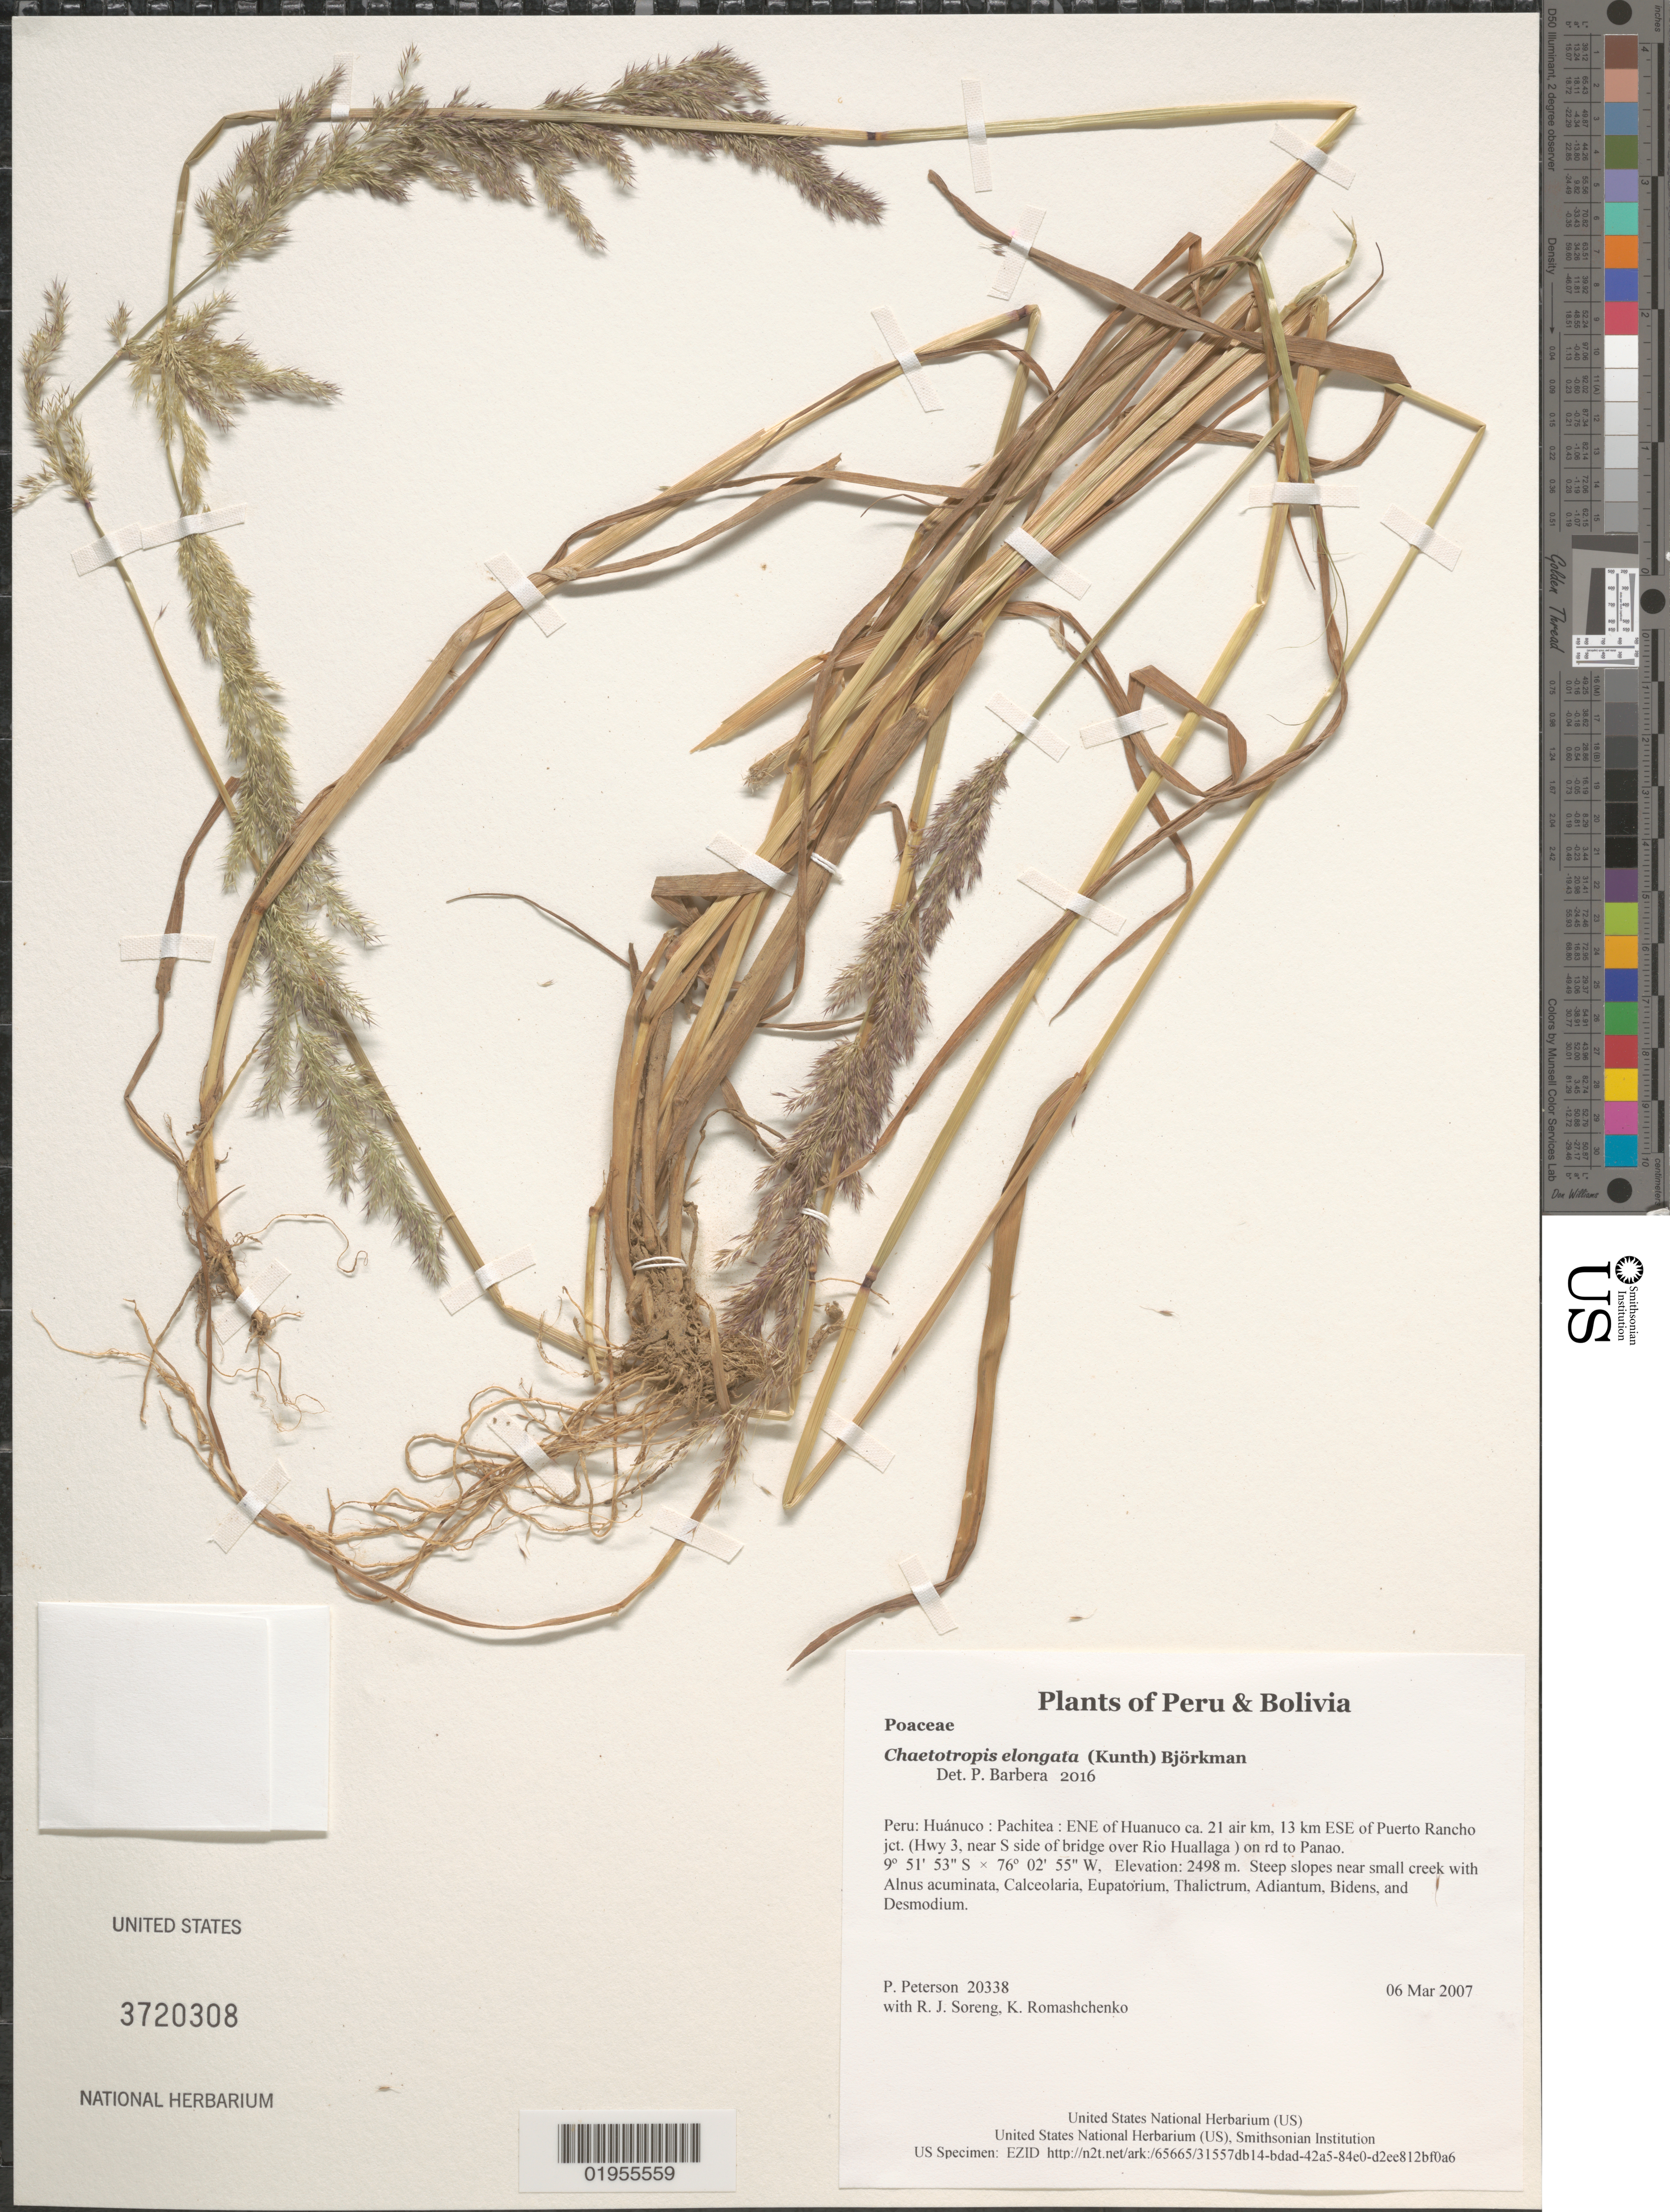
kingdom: Plantae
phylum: Tracheophyta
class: Liliopsida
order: Poales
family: Poaceae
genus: Chaetotropis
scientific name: Chaetotropis elongata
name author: (Kunth) Björkman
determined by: Barberá, P.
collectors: P. M. Peterson, R. J. Soreng & K. Romashchenko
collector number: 20338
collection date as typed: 06 Mar 2007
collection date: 2007-03-06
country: Peru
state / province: Huánuco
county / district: Pachitea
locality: ENE of Huanuco ca. 21 air km, 13 km ESE of Puerto Rancho jct. (Hwy 3, near S side of bridge over Rio Huallaga ) on rd to Panao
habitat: Steep slopes near small creek with Alnus acuminata, Calceolaria, Eupatorium, Thalictrum, Adiantum, Bidens, and Desmodium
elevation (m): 2498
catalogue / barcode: US 3720308